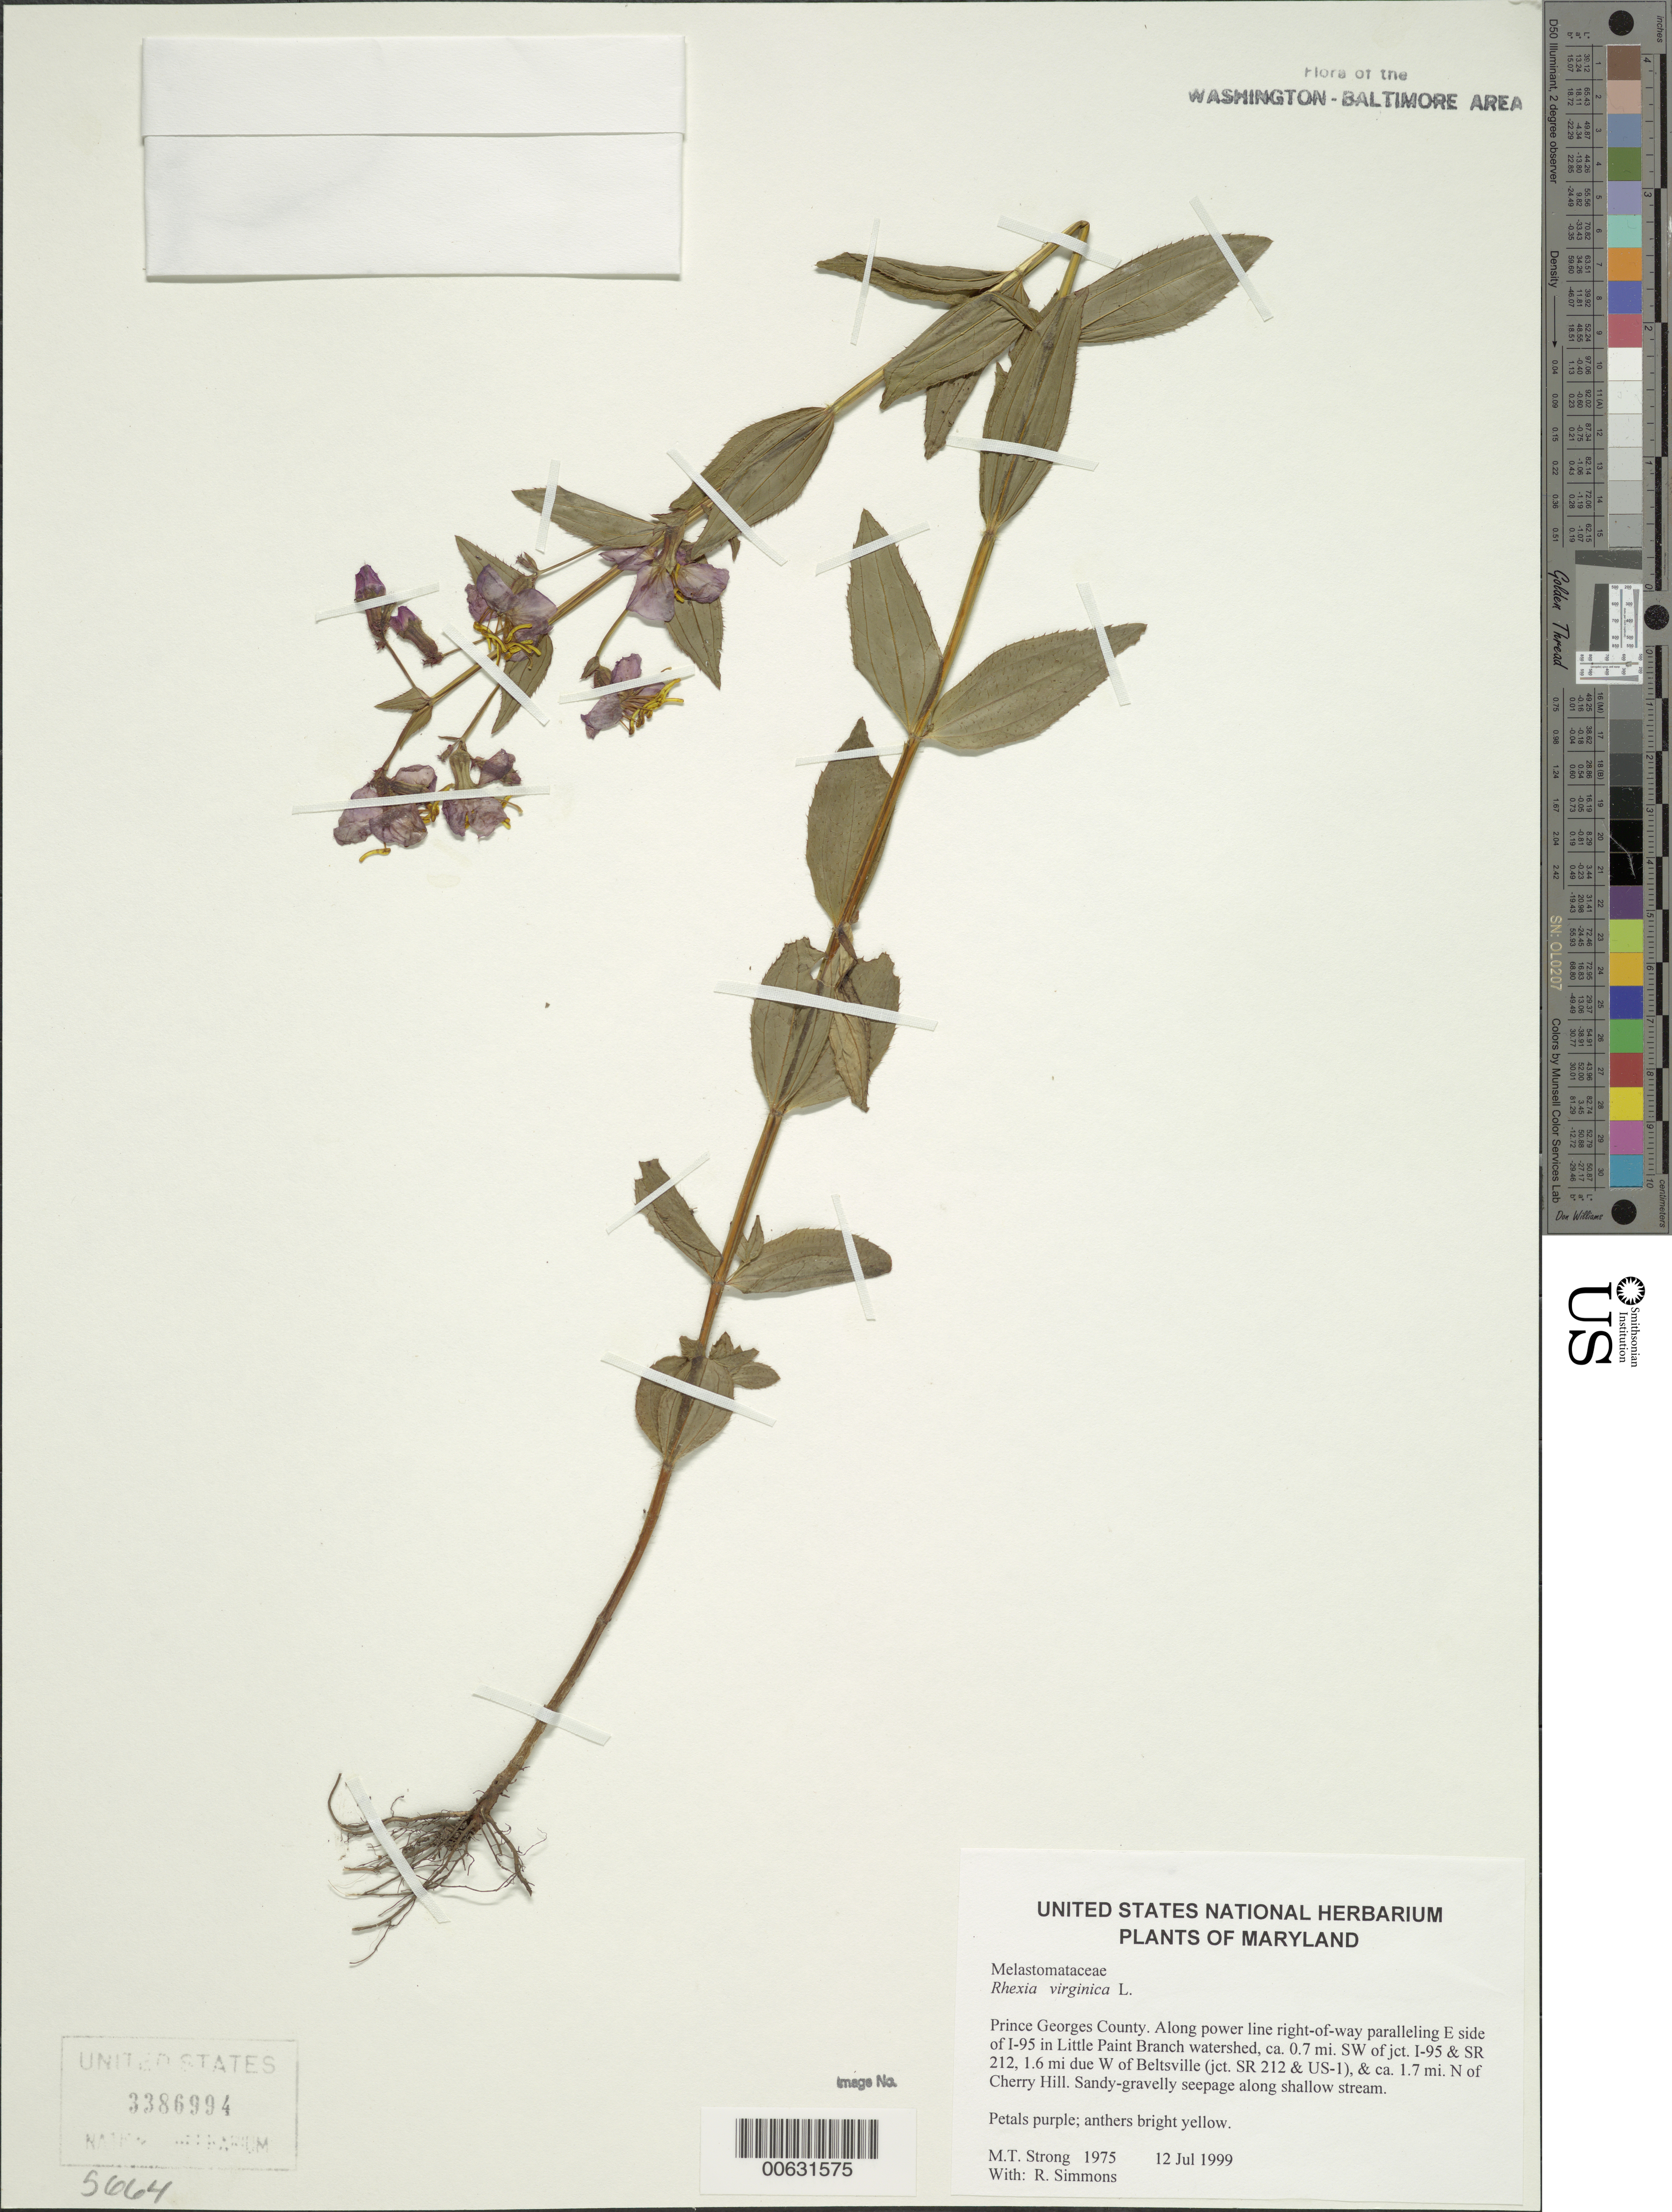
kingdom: Plantae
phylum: Tracheophyta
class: Magnoliopsida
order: Myrtales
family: Melastomataceae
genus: Rhexia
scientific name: Rhexia virginica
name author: L.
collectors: M. T. Strong & R. Simmons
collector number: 1975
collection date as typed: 12 Jul 1999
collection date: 1999-07-12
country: United States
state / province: Maryland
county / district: Prince George's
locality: Along power line right-of-way paralleling E side of I-95 in Little Paint Branch watershed, ca. 0.7 mi. SW of jct. I-95 & SR 212, 1.6 mi due W of Beltsville (jct. SR 212 & US-1), & ca. 1.7 mi. N of Cherry Hill.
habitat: Sandy-gravelly seepage along shallow stream.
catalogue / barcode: US 3386994